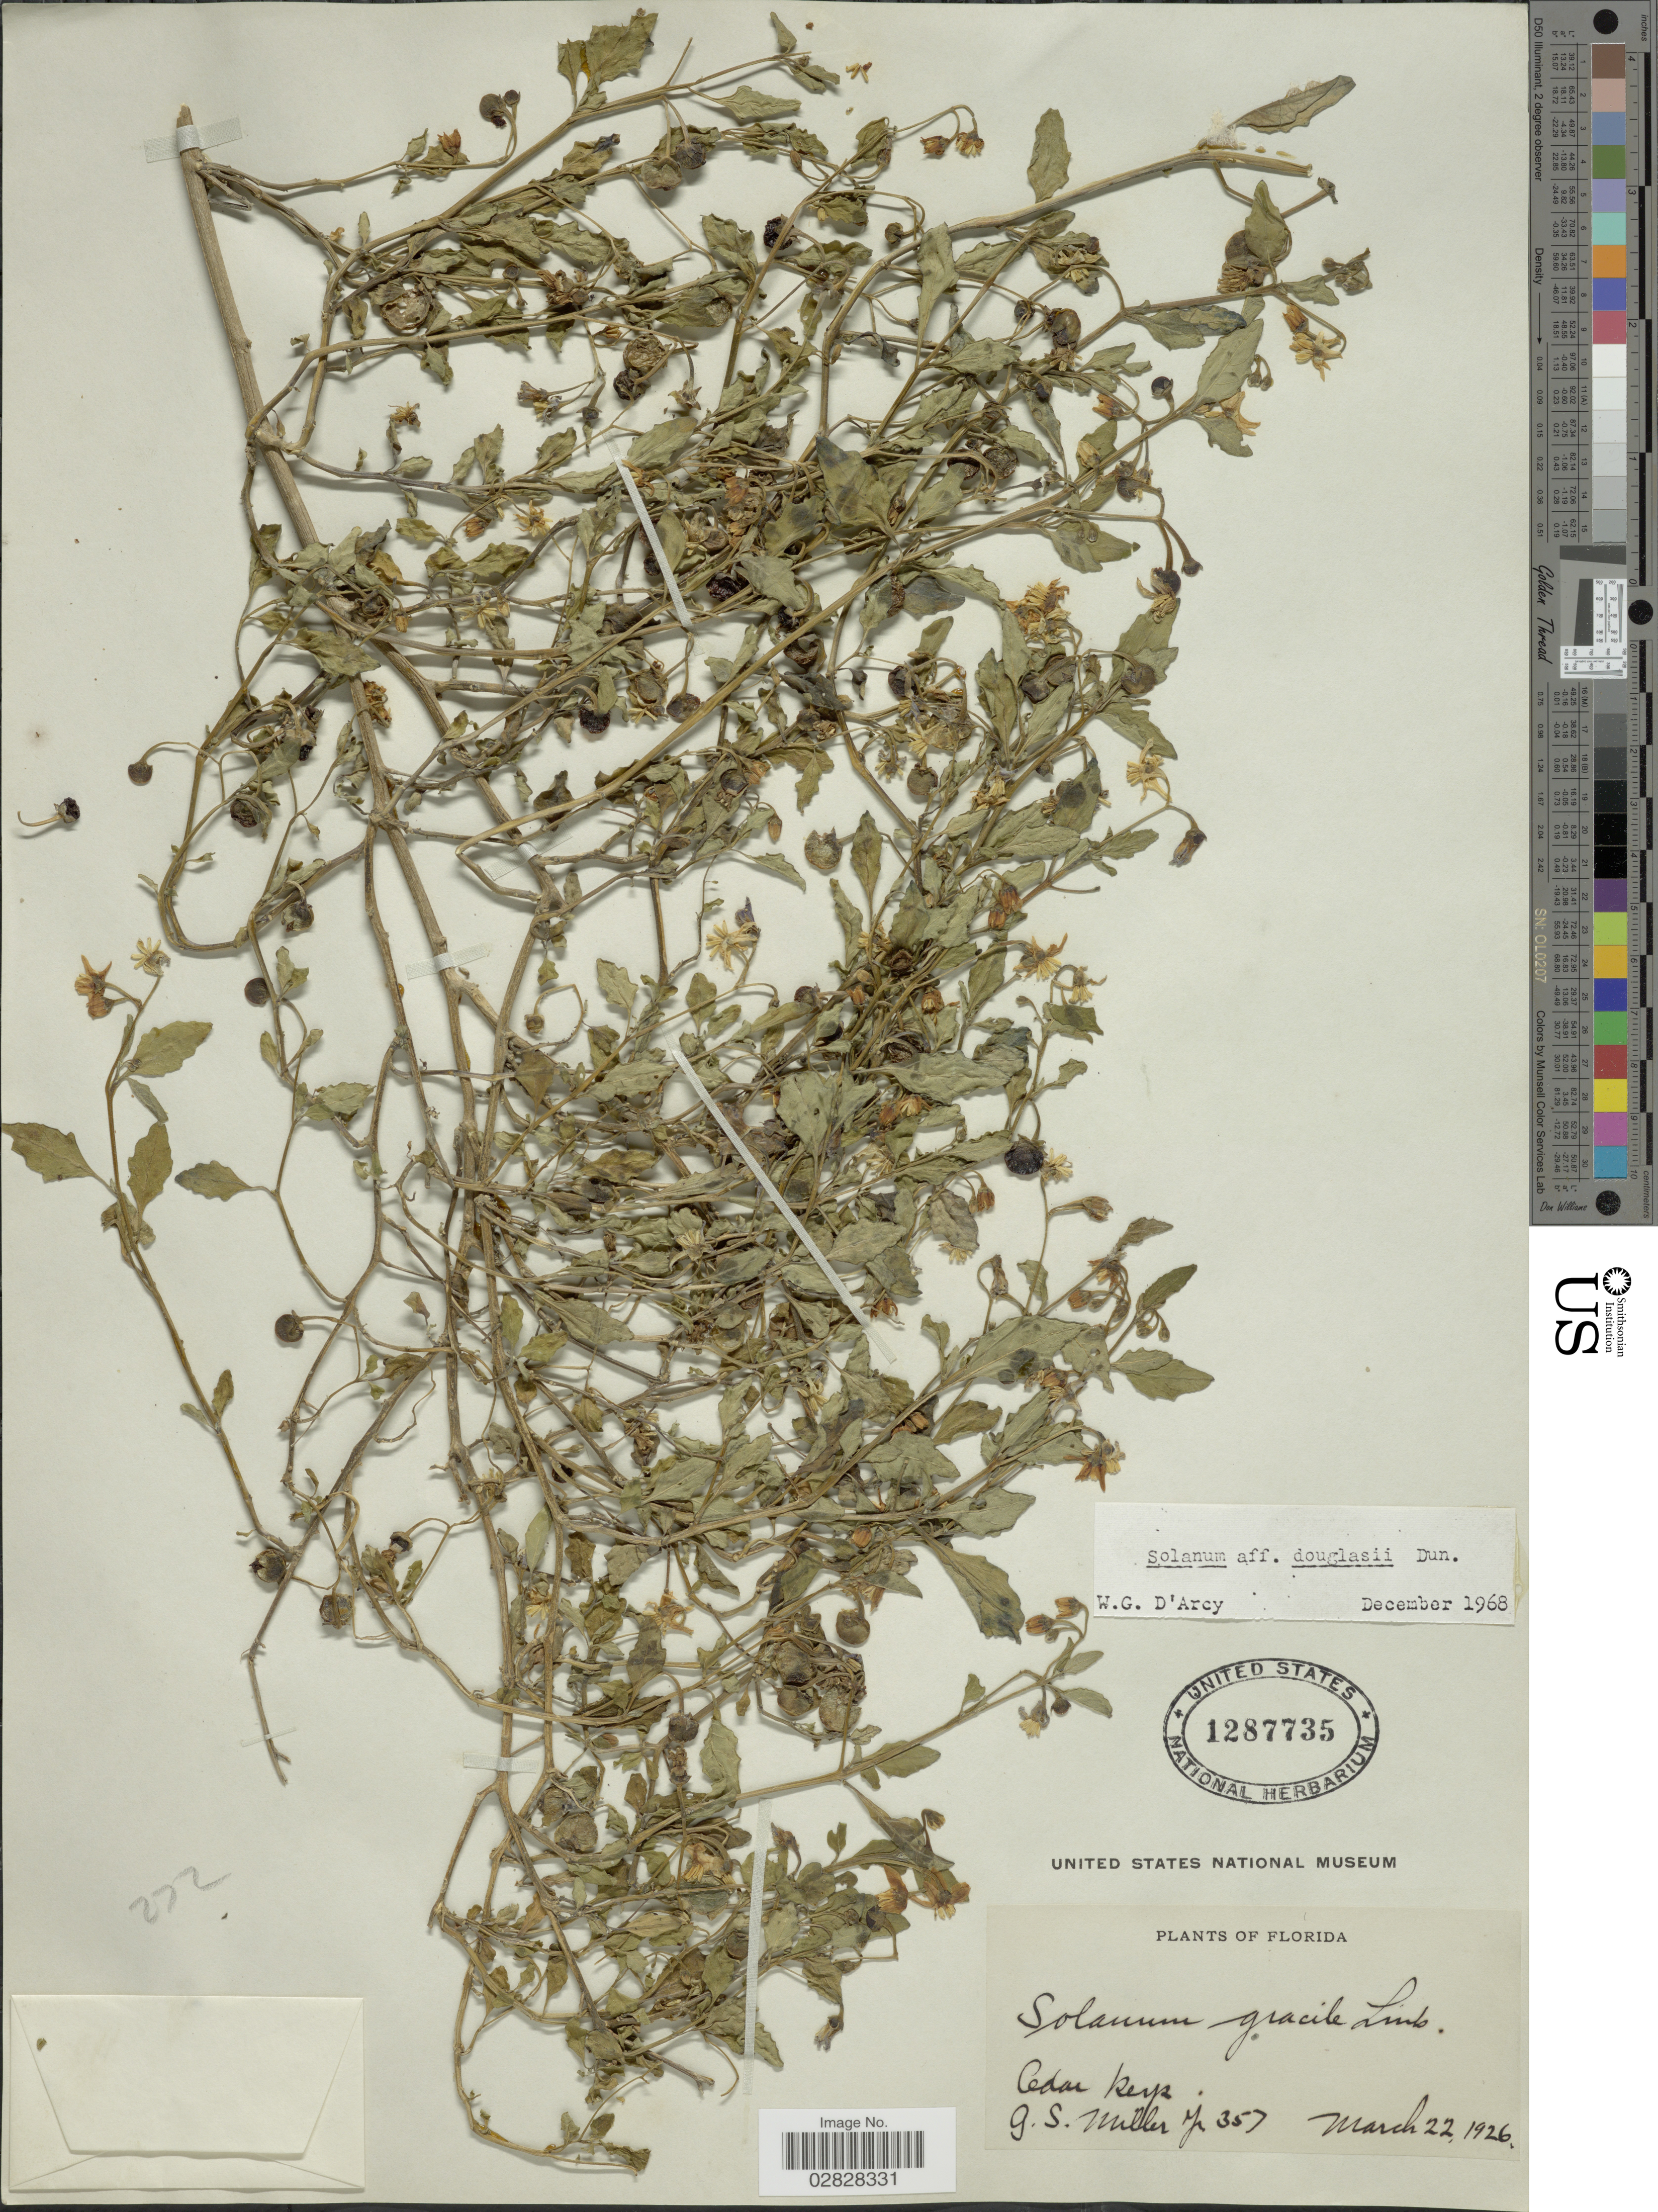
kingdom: Plantae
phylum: Tracheophyta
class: Magnoliopsida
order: Solanales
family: Solanaceae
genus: Solanum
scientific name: Solanum douglasii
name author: Dunal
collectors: G. S. Miller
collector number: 357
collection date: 1926-03-22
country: United States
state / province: Florida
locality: Cedar Keys.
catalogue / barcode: US 1287735